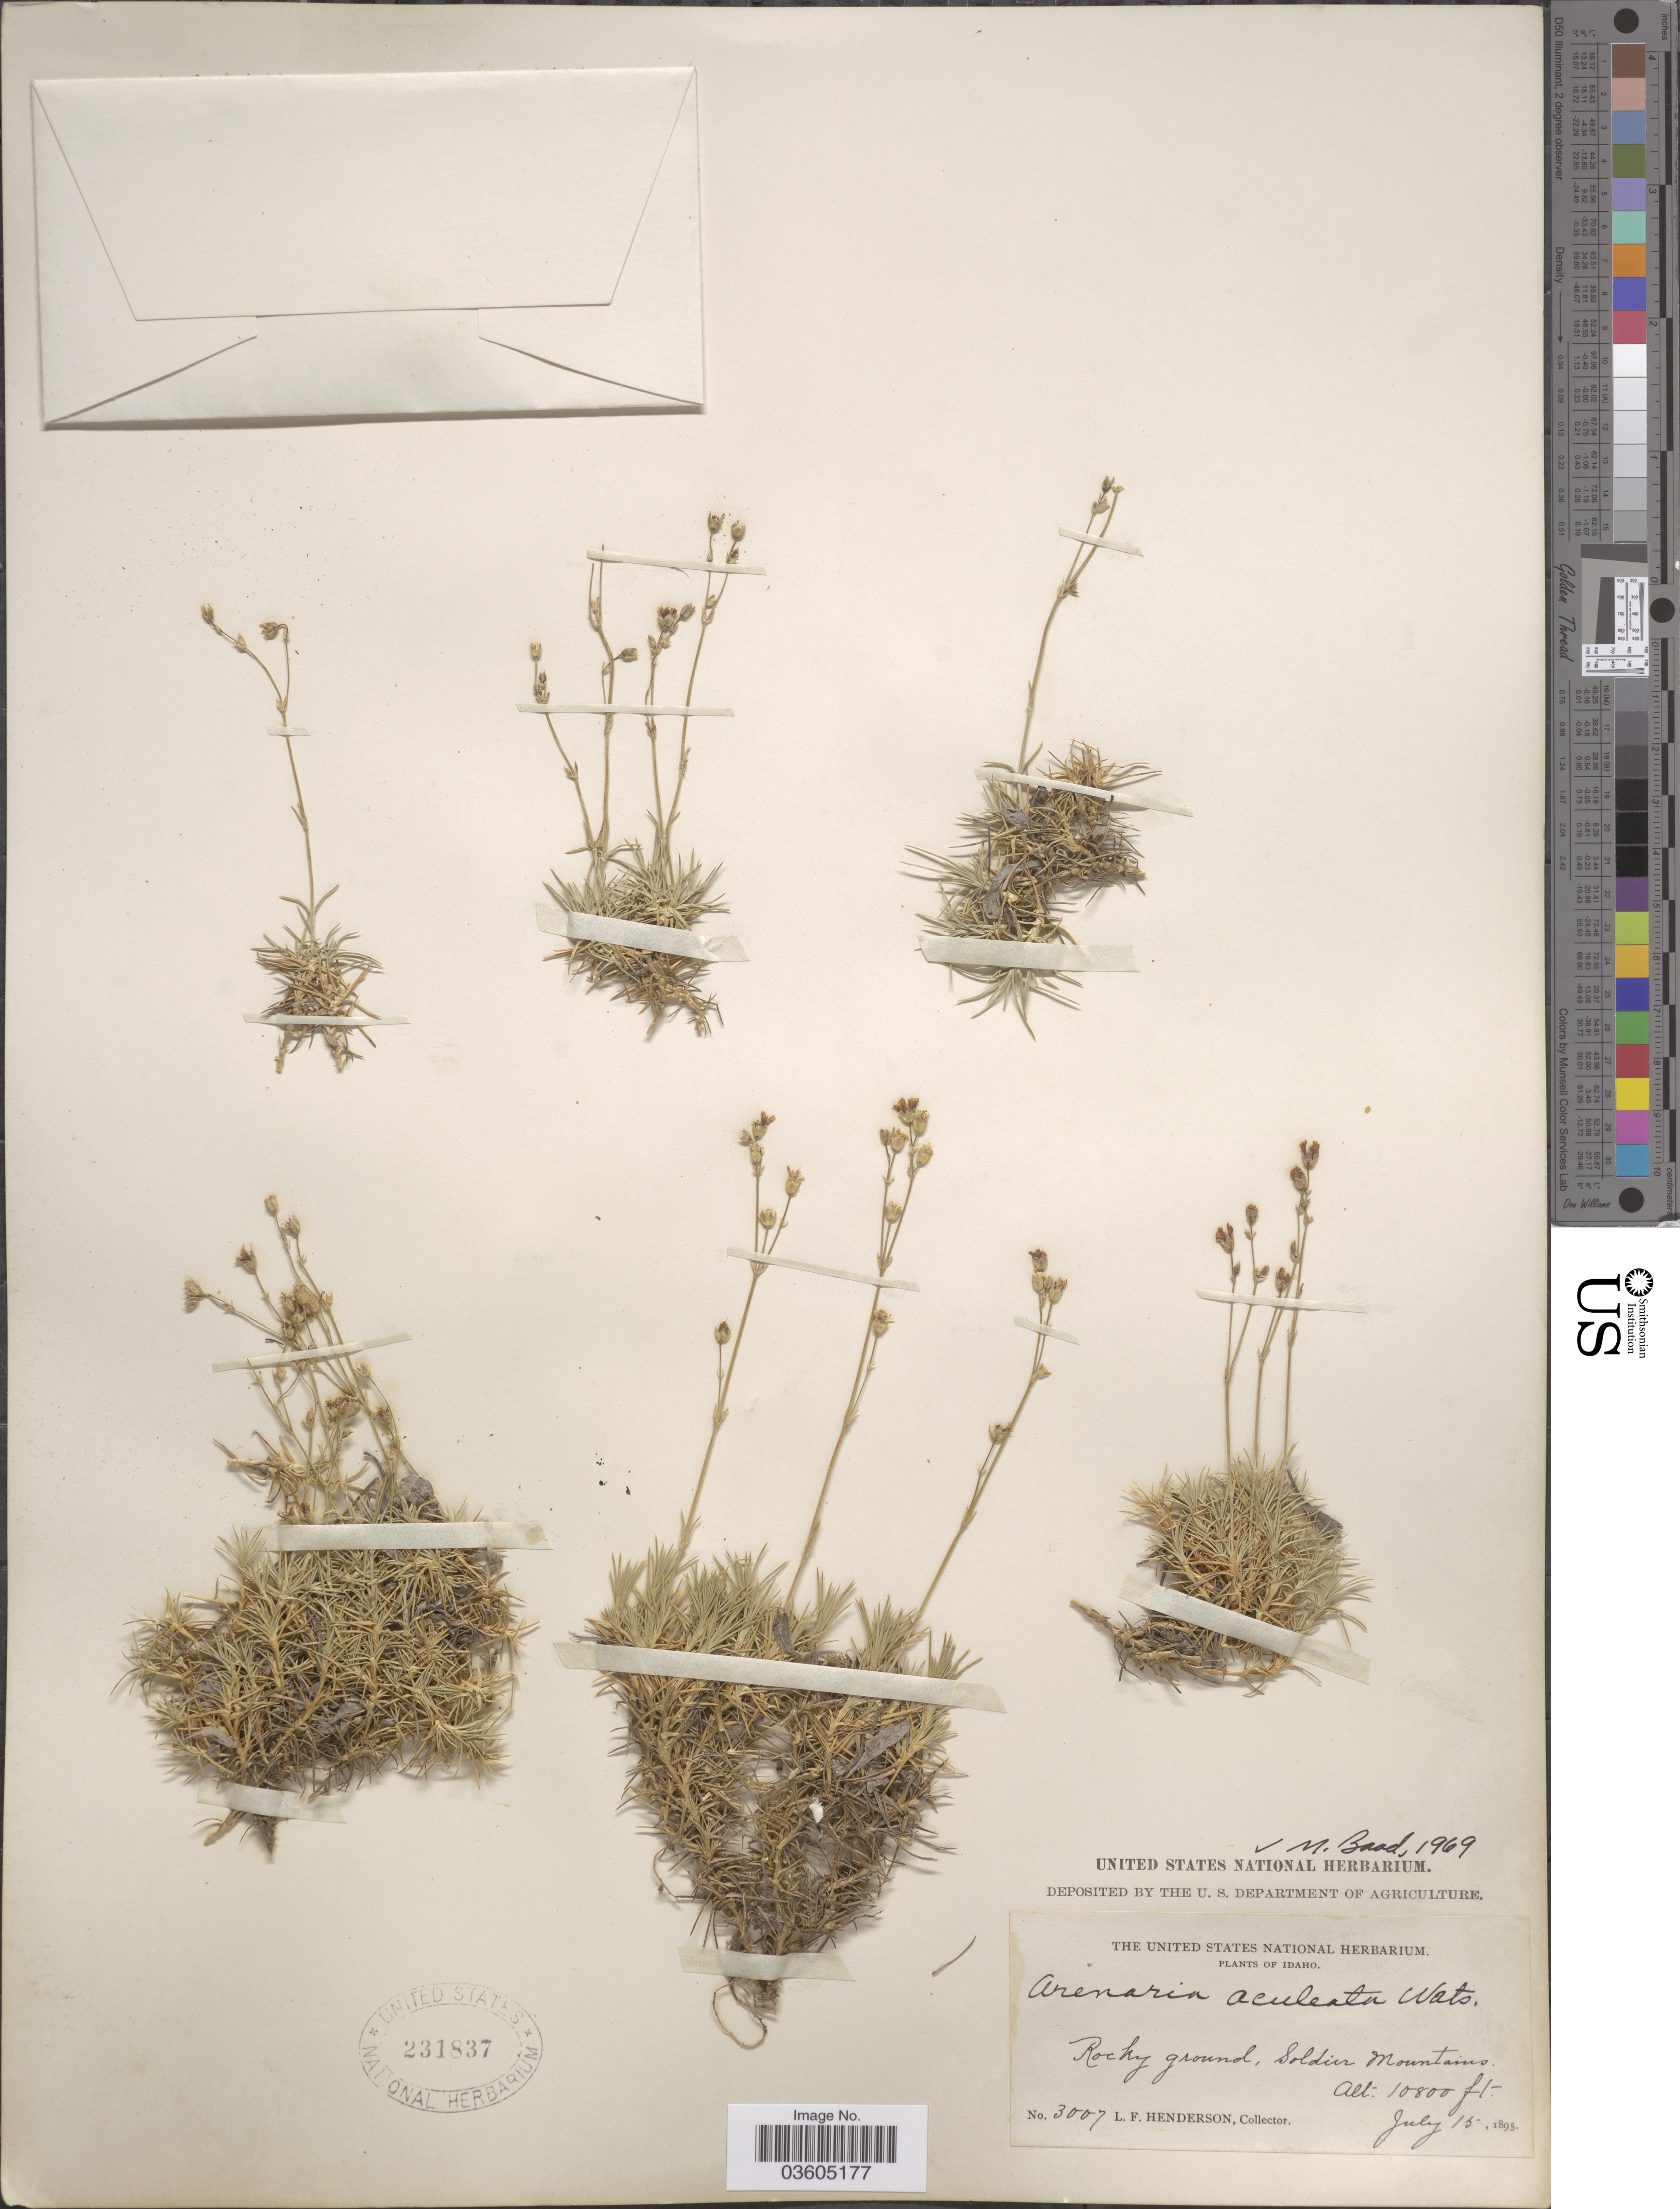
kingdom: Plantae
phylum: Tracheophyta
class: Magnoliopsida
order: Caryophyllales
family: Caryophyllaceae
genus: Eremogone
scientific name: Eremogone aculeata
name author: (S. Watson) Ikonn.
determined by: U.S. National Herbarium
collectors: L. Henderson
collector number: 3007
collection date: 1895-07-15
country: United States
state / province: Idaho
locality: Soldier Mountains.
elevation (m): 3292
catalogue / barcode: US 231837